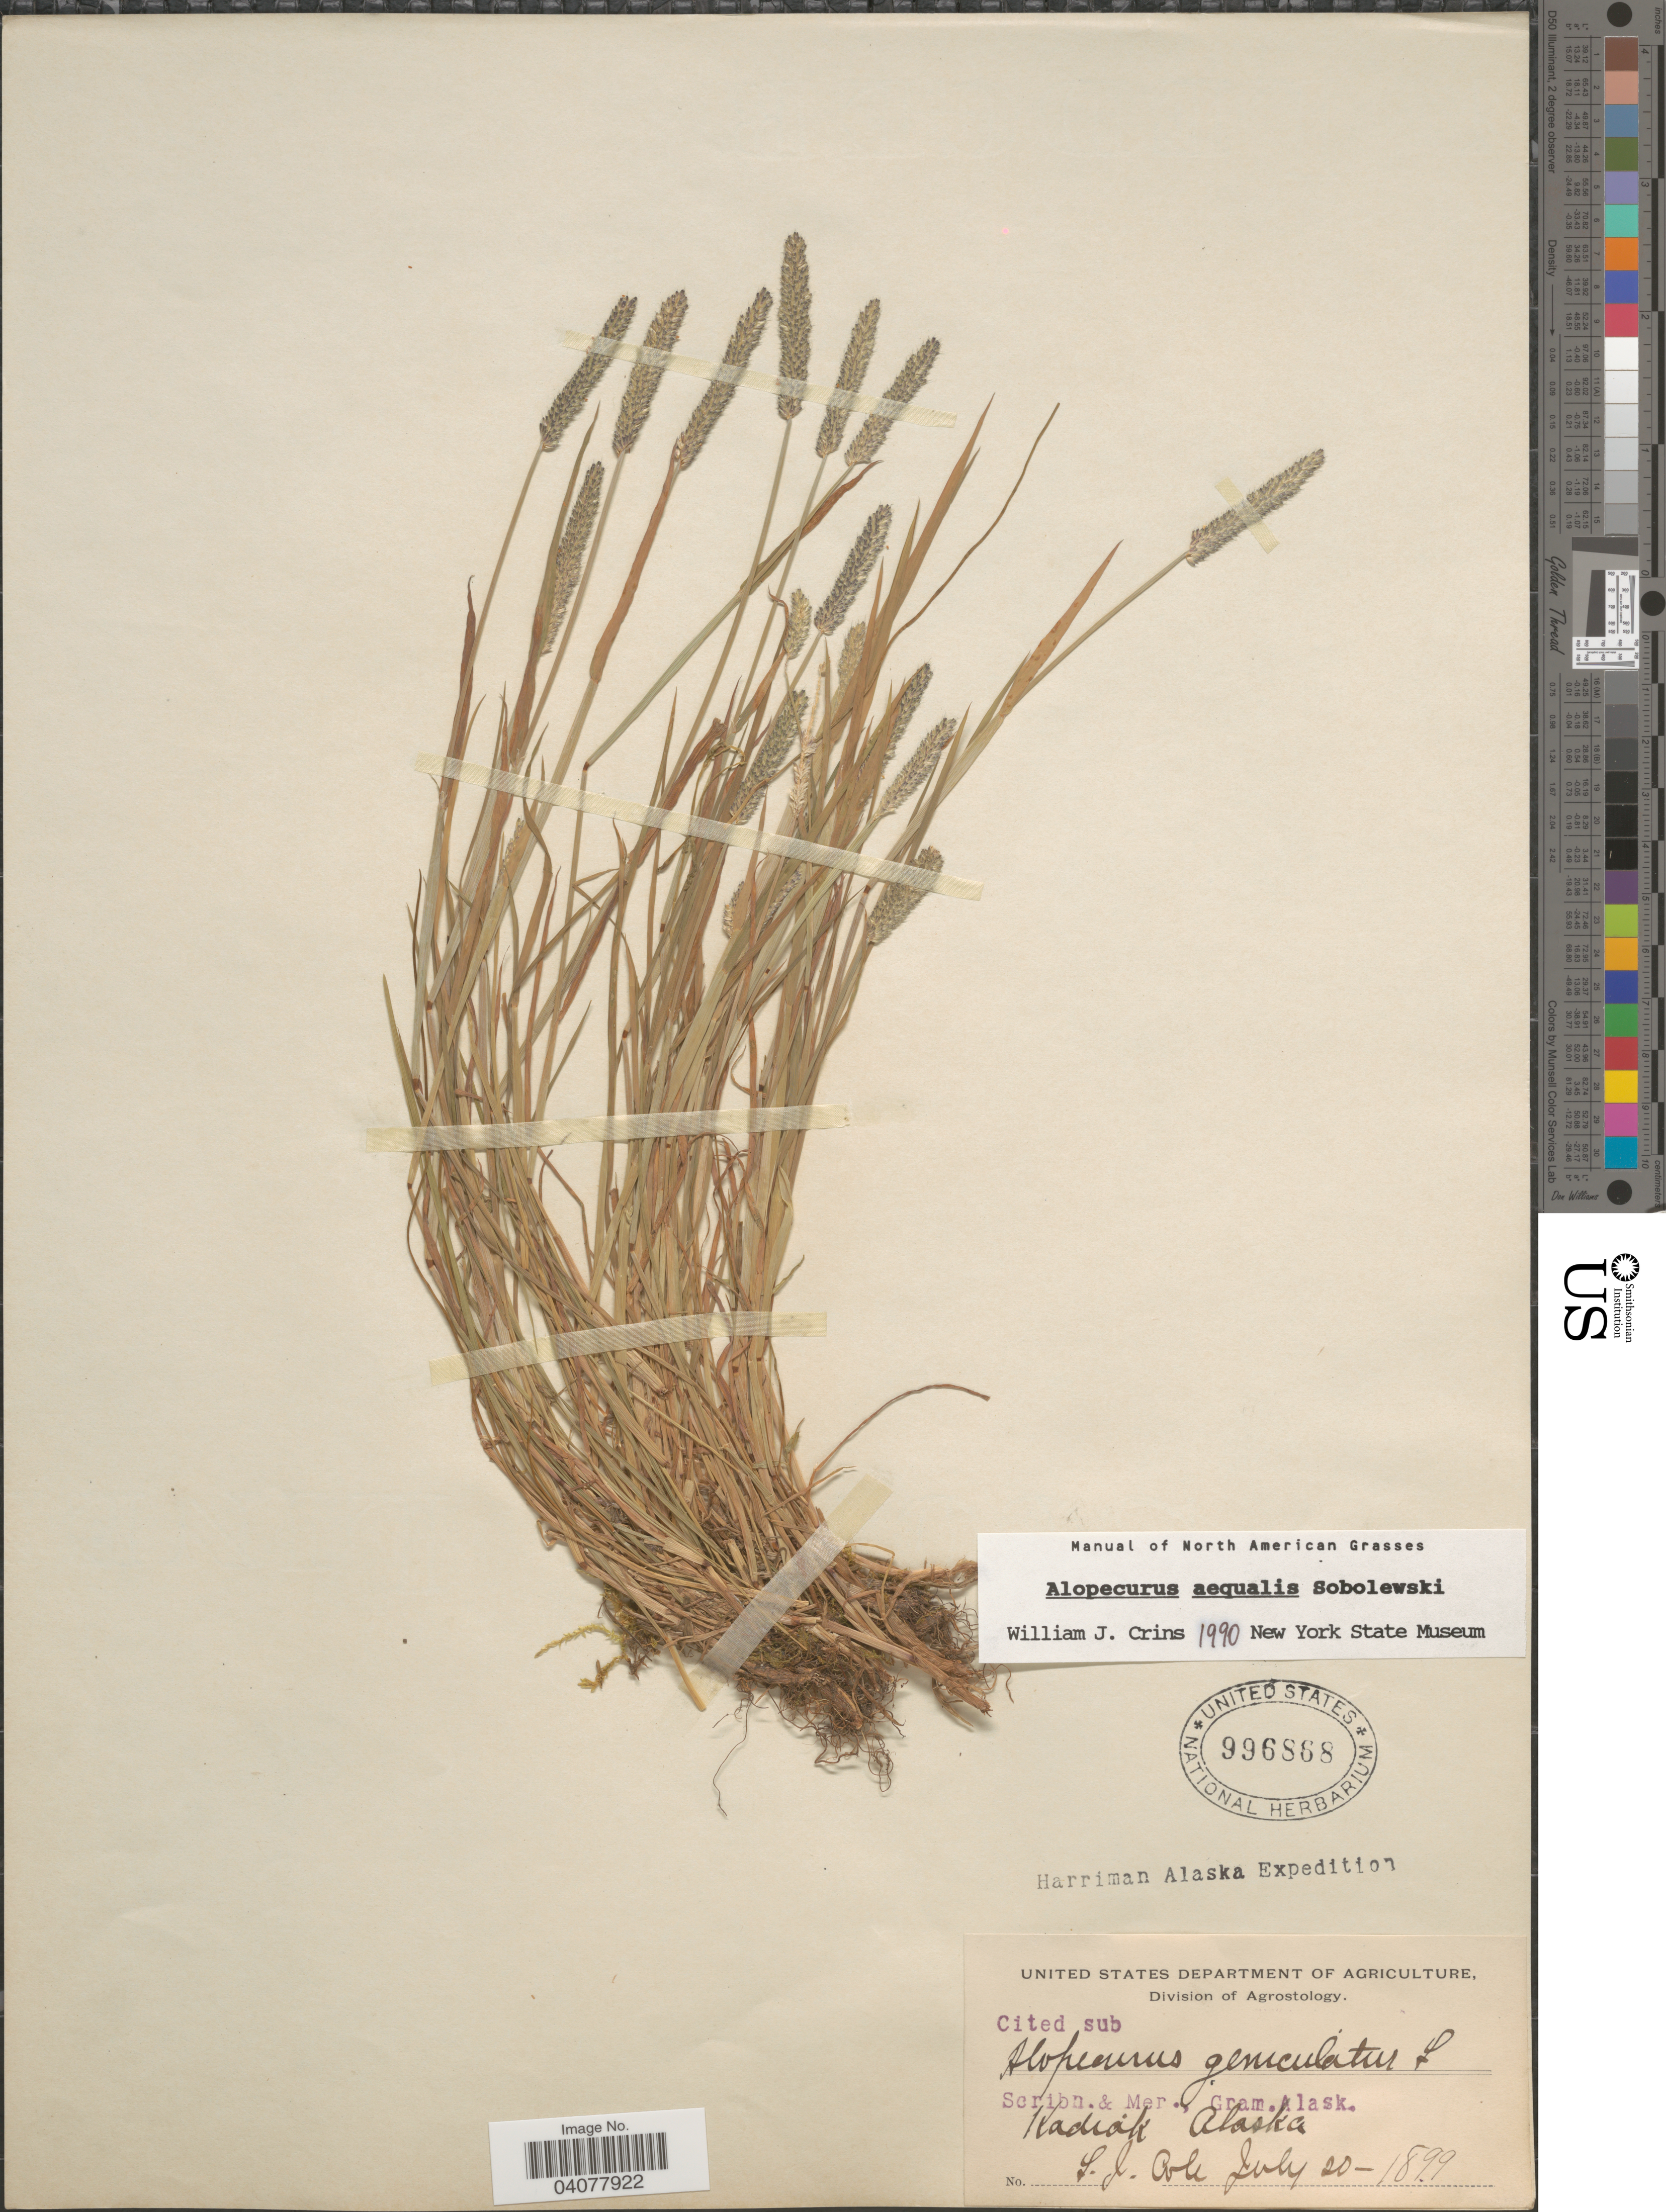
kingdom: Plantae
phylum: Tracheophyta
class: Liliopsida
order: Poales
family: Poaceae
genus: Alopecurus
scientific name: Alopecurus aequalis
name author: Sobol.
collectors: L. Cole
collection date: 1899-07-20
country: United States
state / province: Alaska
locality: Harriman Alaska Expedition. Kodiak.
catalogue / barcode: US 996868